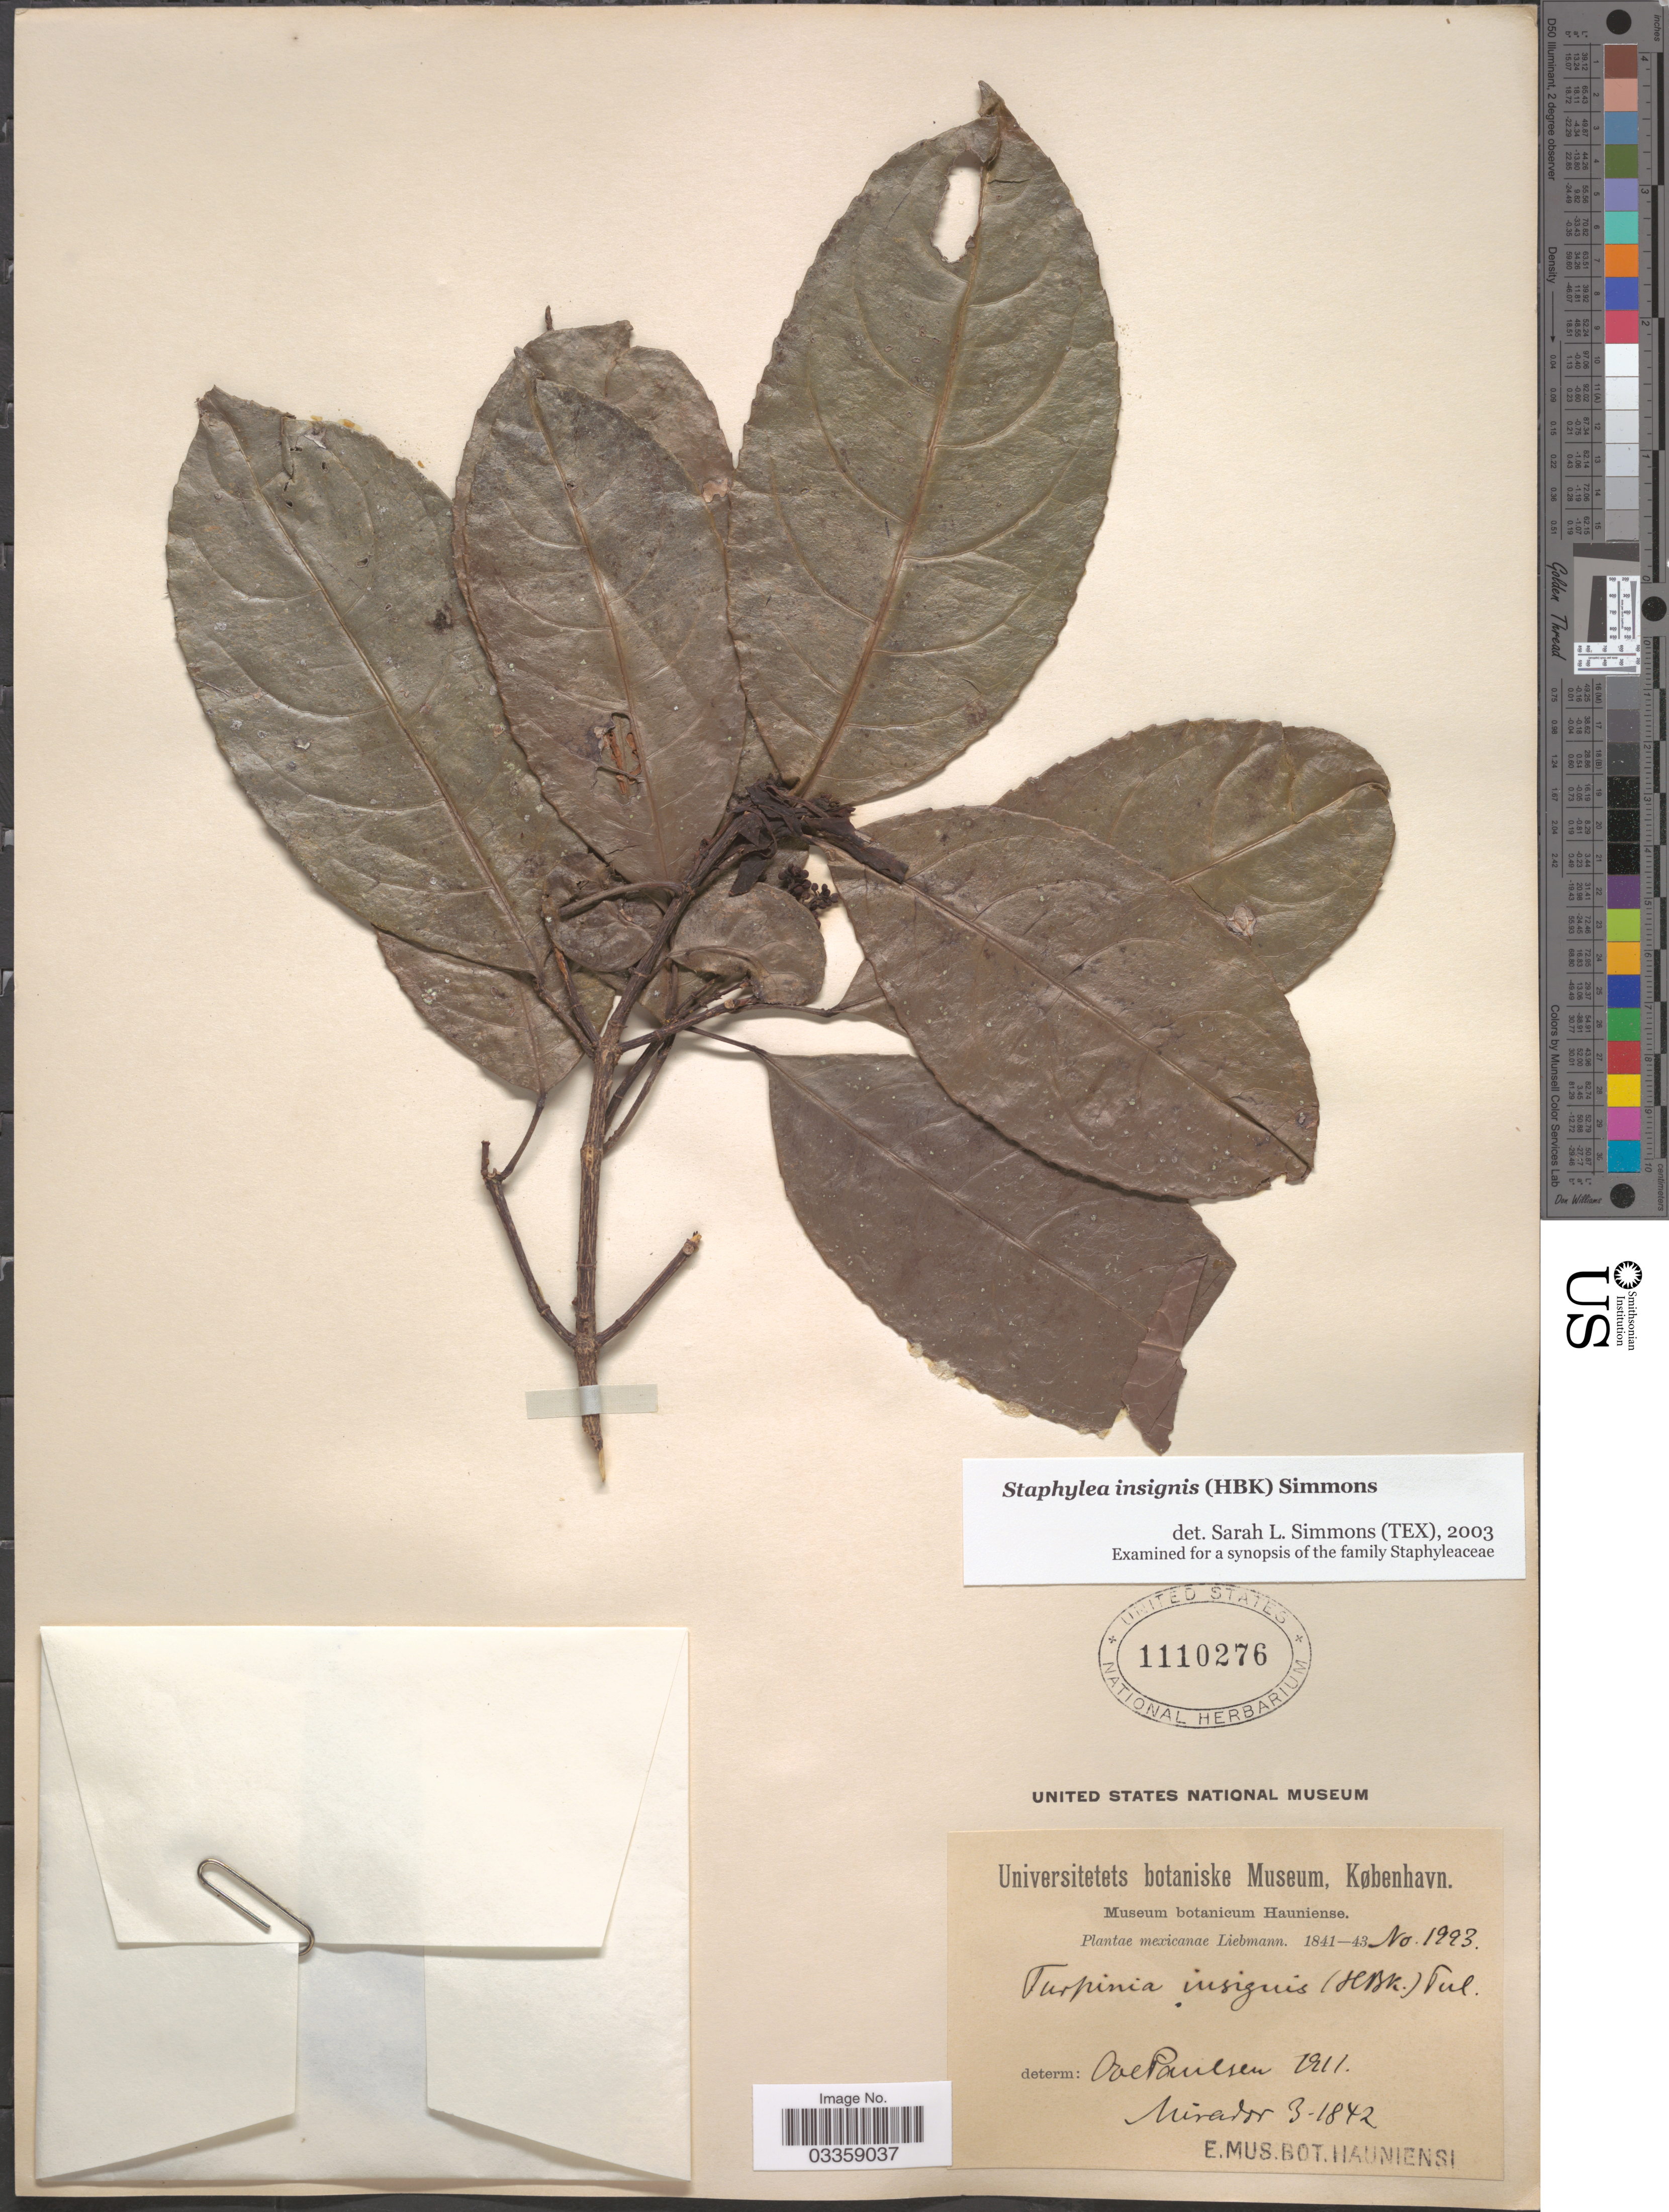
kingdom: Plantae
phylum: Tracheophyta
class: Magnoliopsida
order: Crossosomatales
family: Staphyleaceae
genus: Turpinia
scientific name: Turpinia insignis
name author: (Kunth) Tul.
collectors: Liebmann, --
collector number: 1993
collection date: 1842-03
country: Mexico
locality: Mirador.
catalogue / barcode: US 1110276